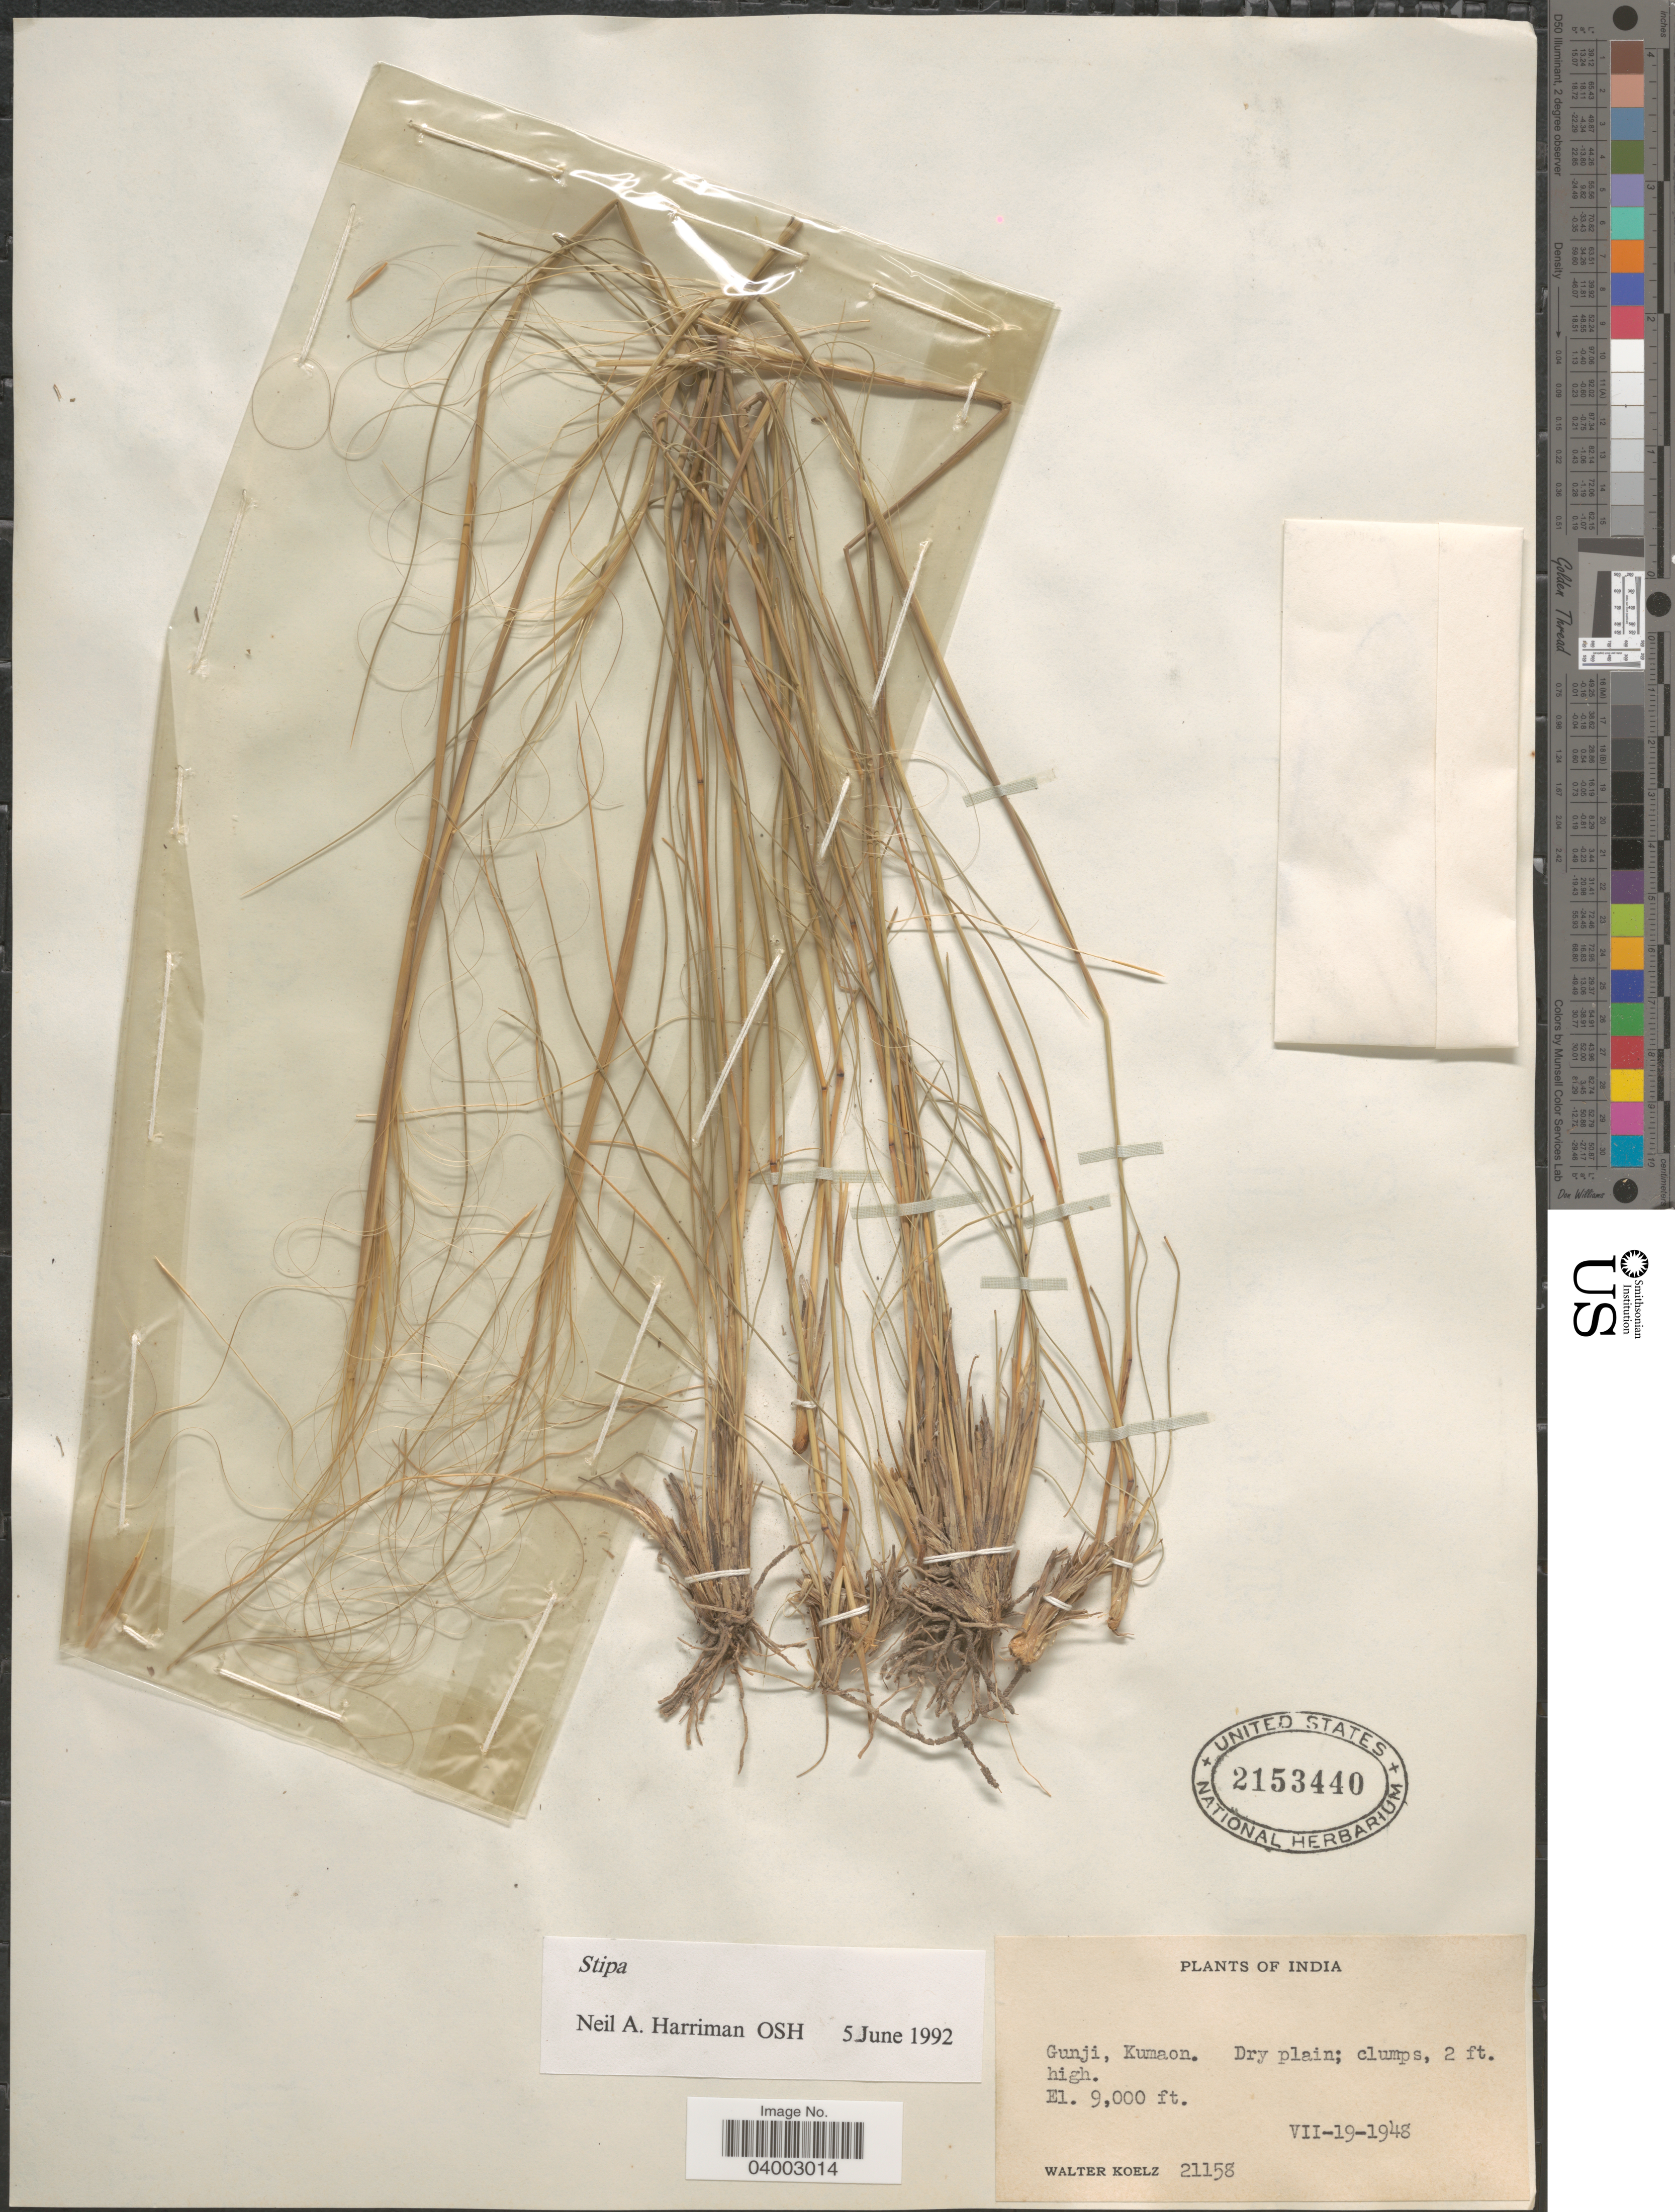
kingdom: Plantae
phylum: Tracheophyta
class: Liliopsida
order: Poales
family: Poaceae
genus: Stipa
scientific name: Stipa sp.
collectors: W. N. Koelz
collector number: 21158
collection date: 1948-07-19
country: India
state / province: Uttarakhand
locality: Gunji, Kumaon.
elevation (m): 2743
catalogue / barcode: US 2153440